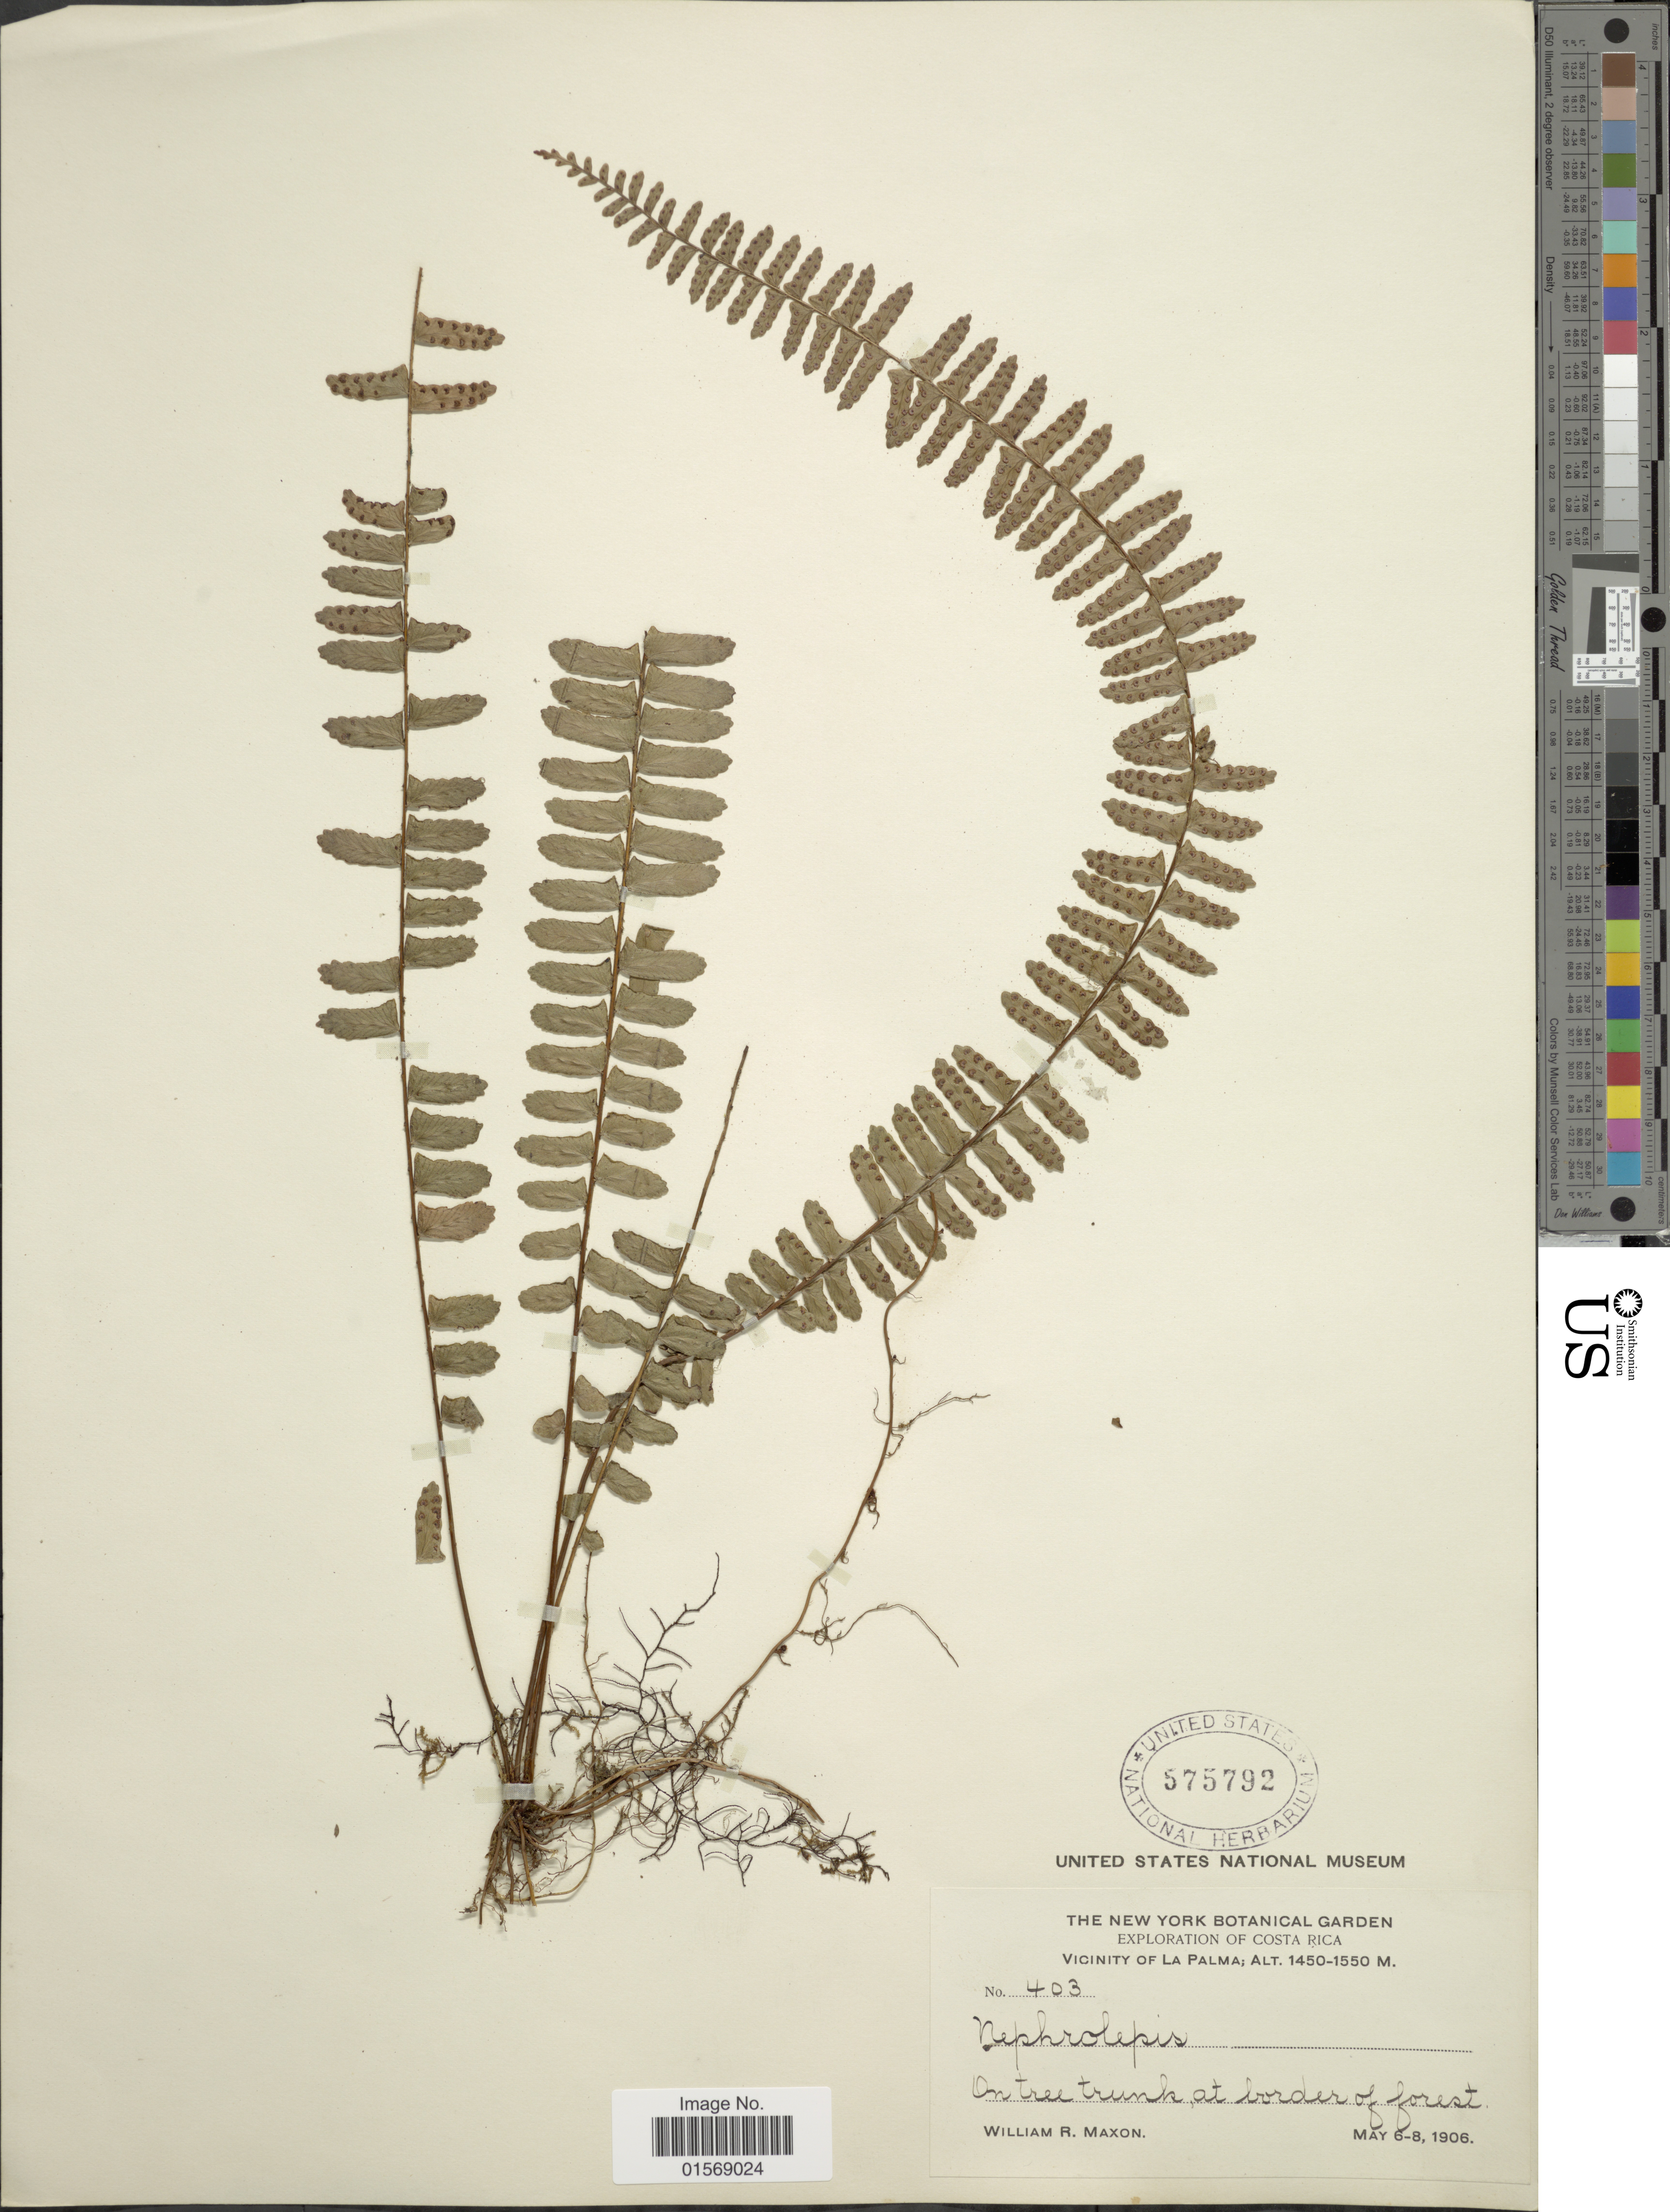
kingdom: Plantae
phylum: Tracheophyta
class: Polypodiopsida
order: Polypodiales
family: Nephrolepidaceae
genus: Nephrolepis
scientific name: Nephrolepis pectinata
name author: (Willd.) Schott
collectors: W. R. Maxon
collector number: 403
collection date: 1906-05-06/1906-05-08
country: Costa Rica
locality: Costa Rica, Vicinity of La Palma. at border of forest.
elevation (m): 1450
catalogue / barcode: US 575792